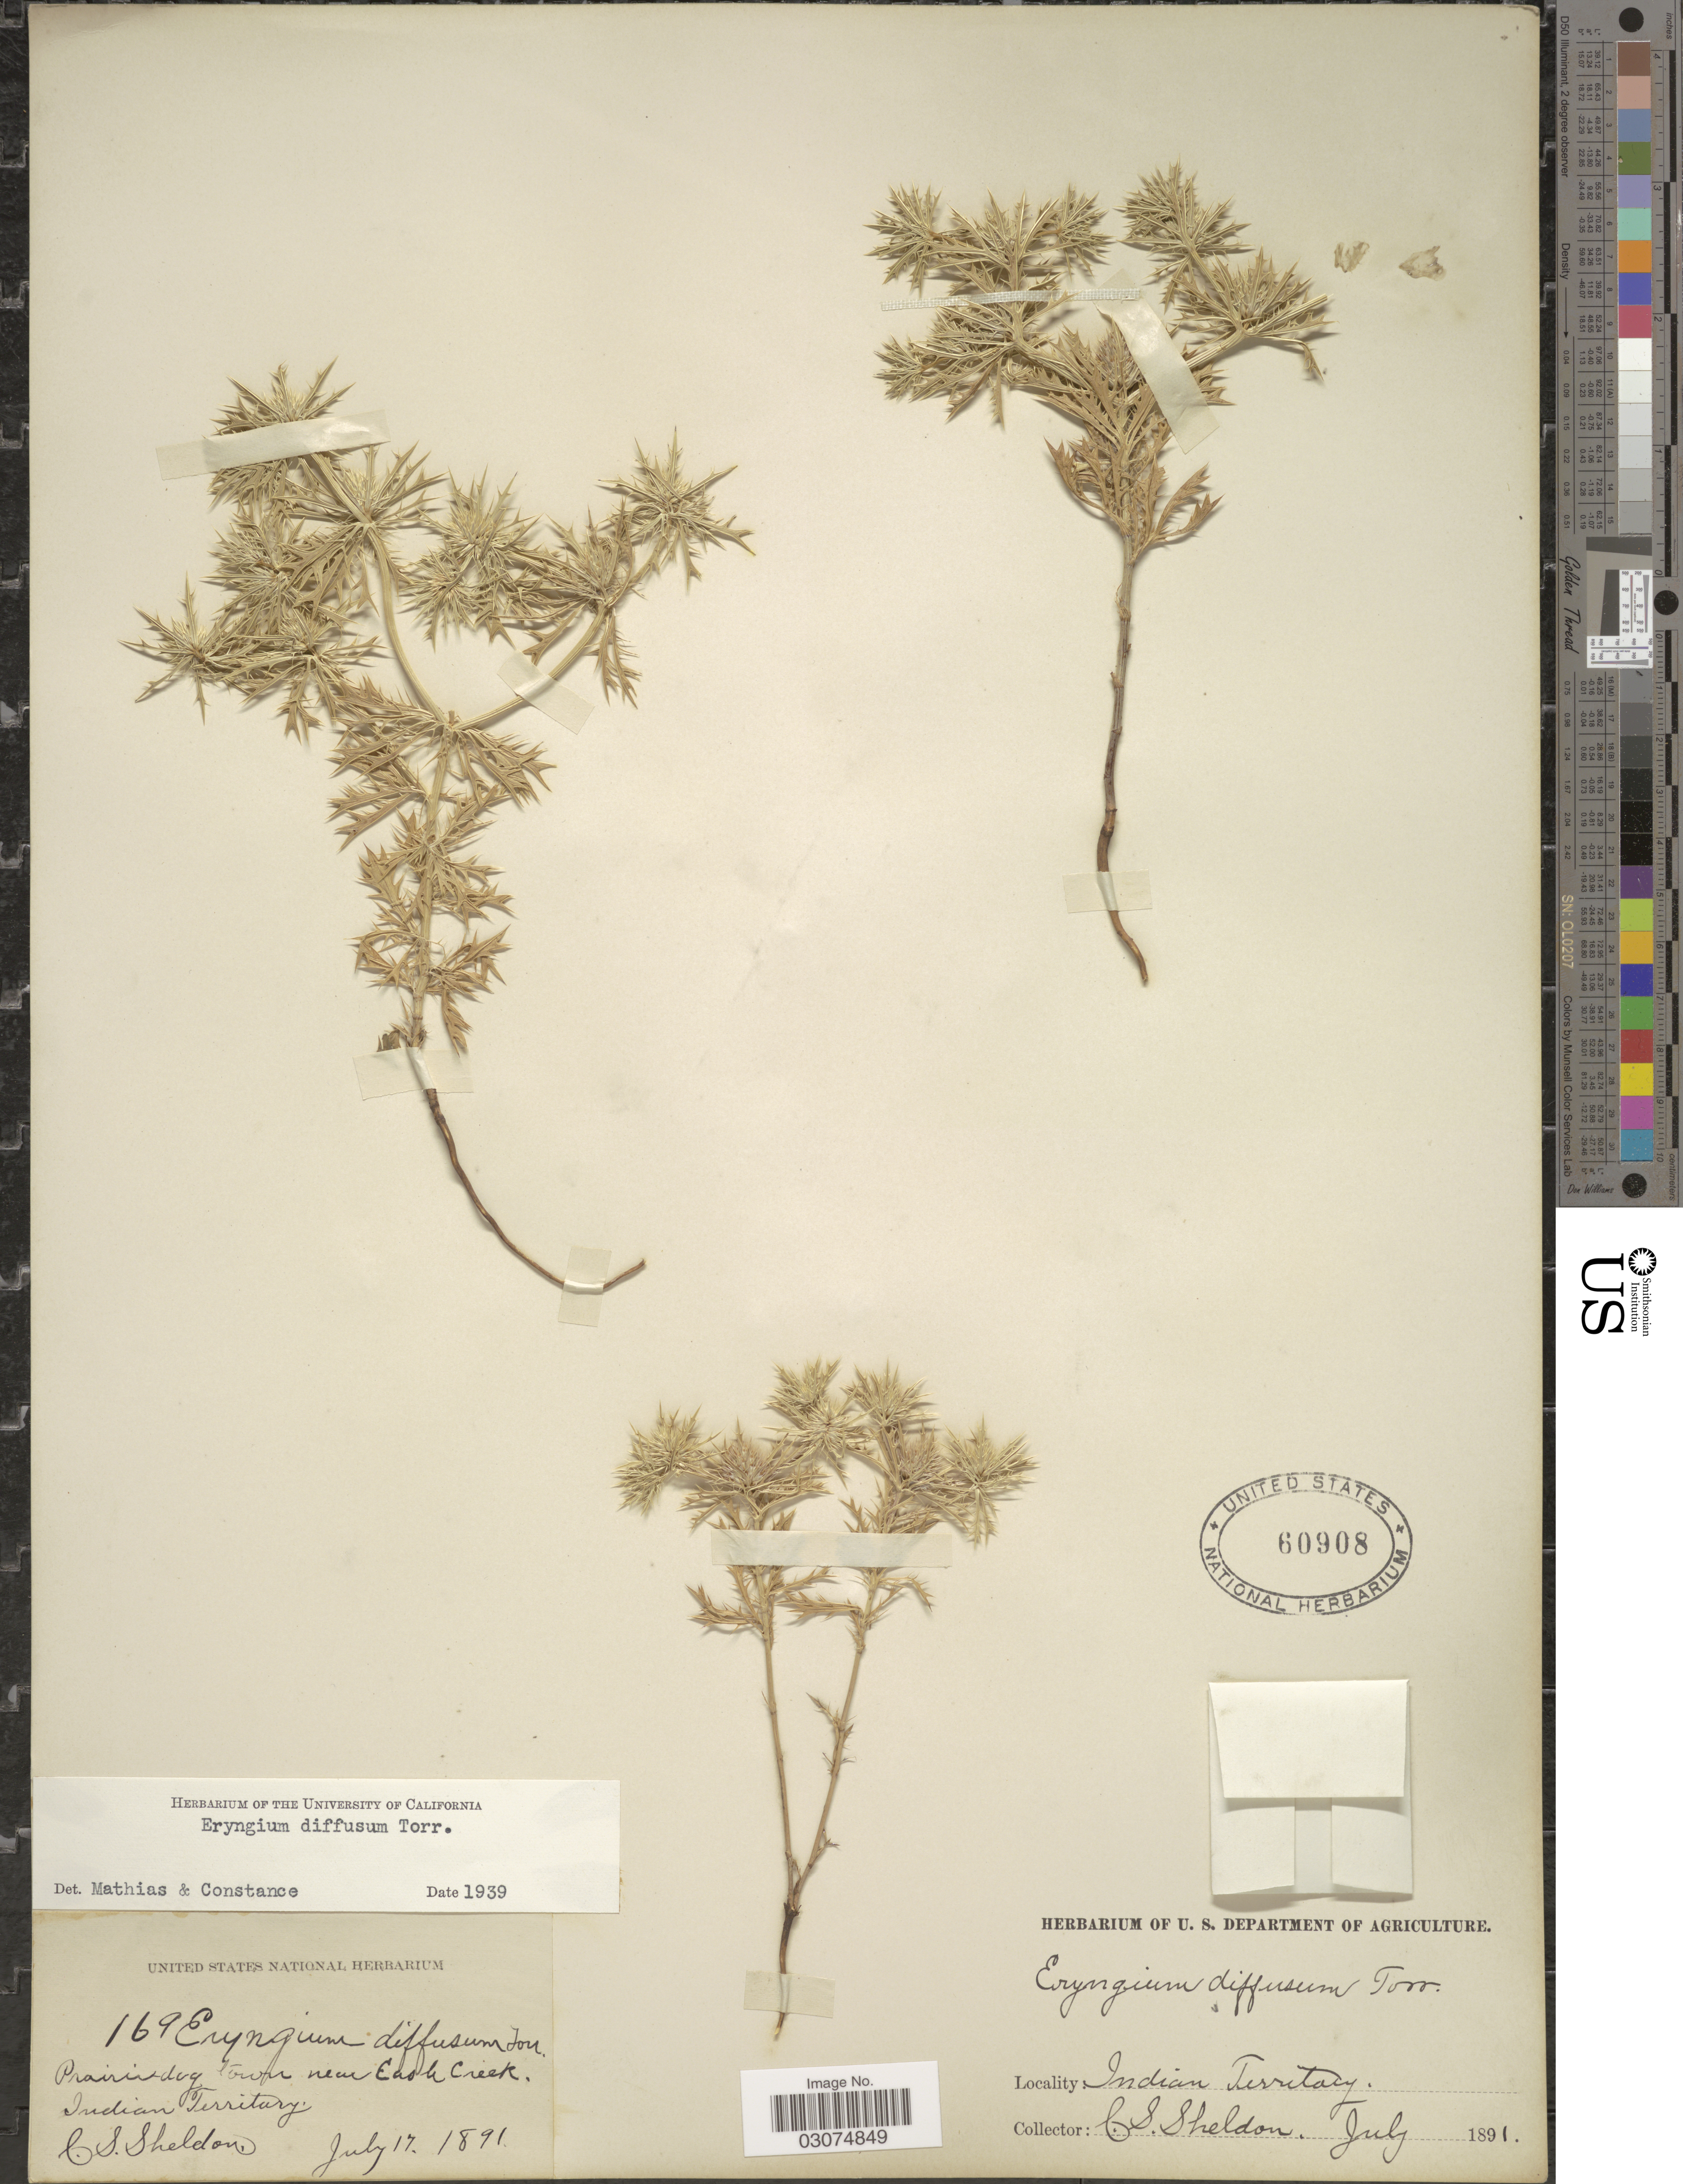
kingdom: Plantae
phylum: Tracheophyta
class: Magnoliopsida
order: Apiales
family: Apiaceae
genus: Eryngium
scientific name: Eryngium diffusum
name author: Torr.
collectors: C. S. Sheldon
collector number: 169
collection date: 1891-07-17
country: United States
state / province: Oklahoma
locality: Prairie dog town near Enok Creek. Indian Territory.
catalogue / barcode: US 60908